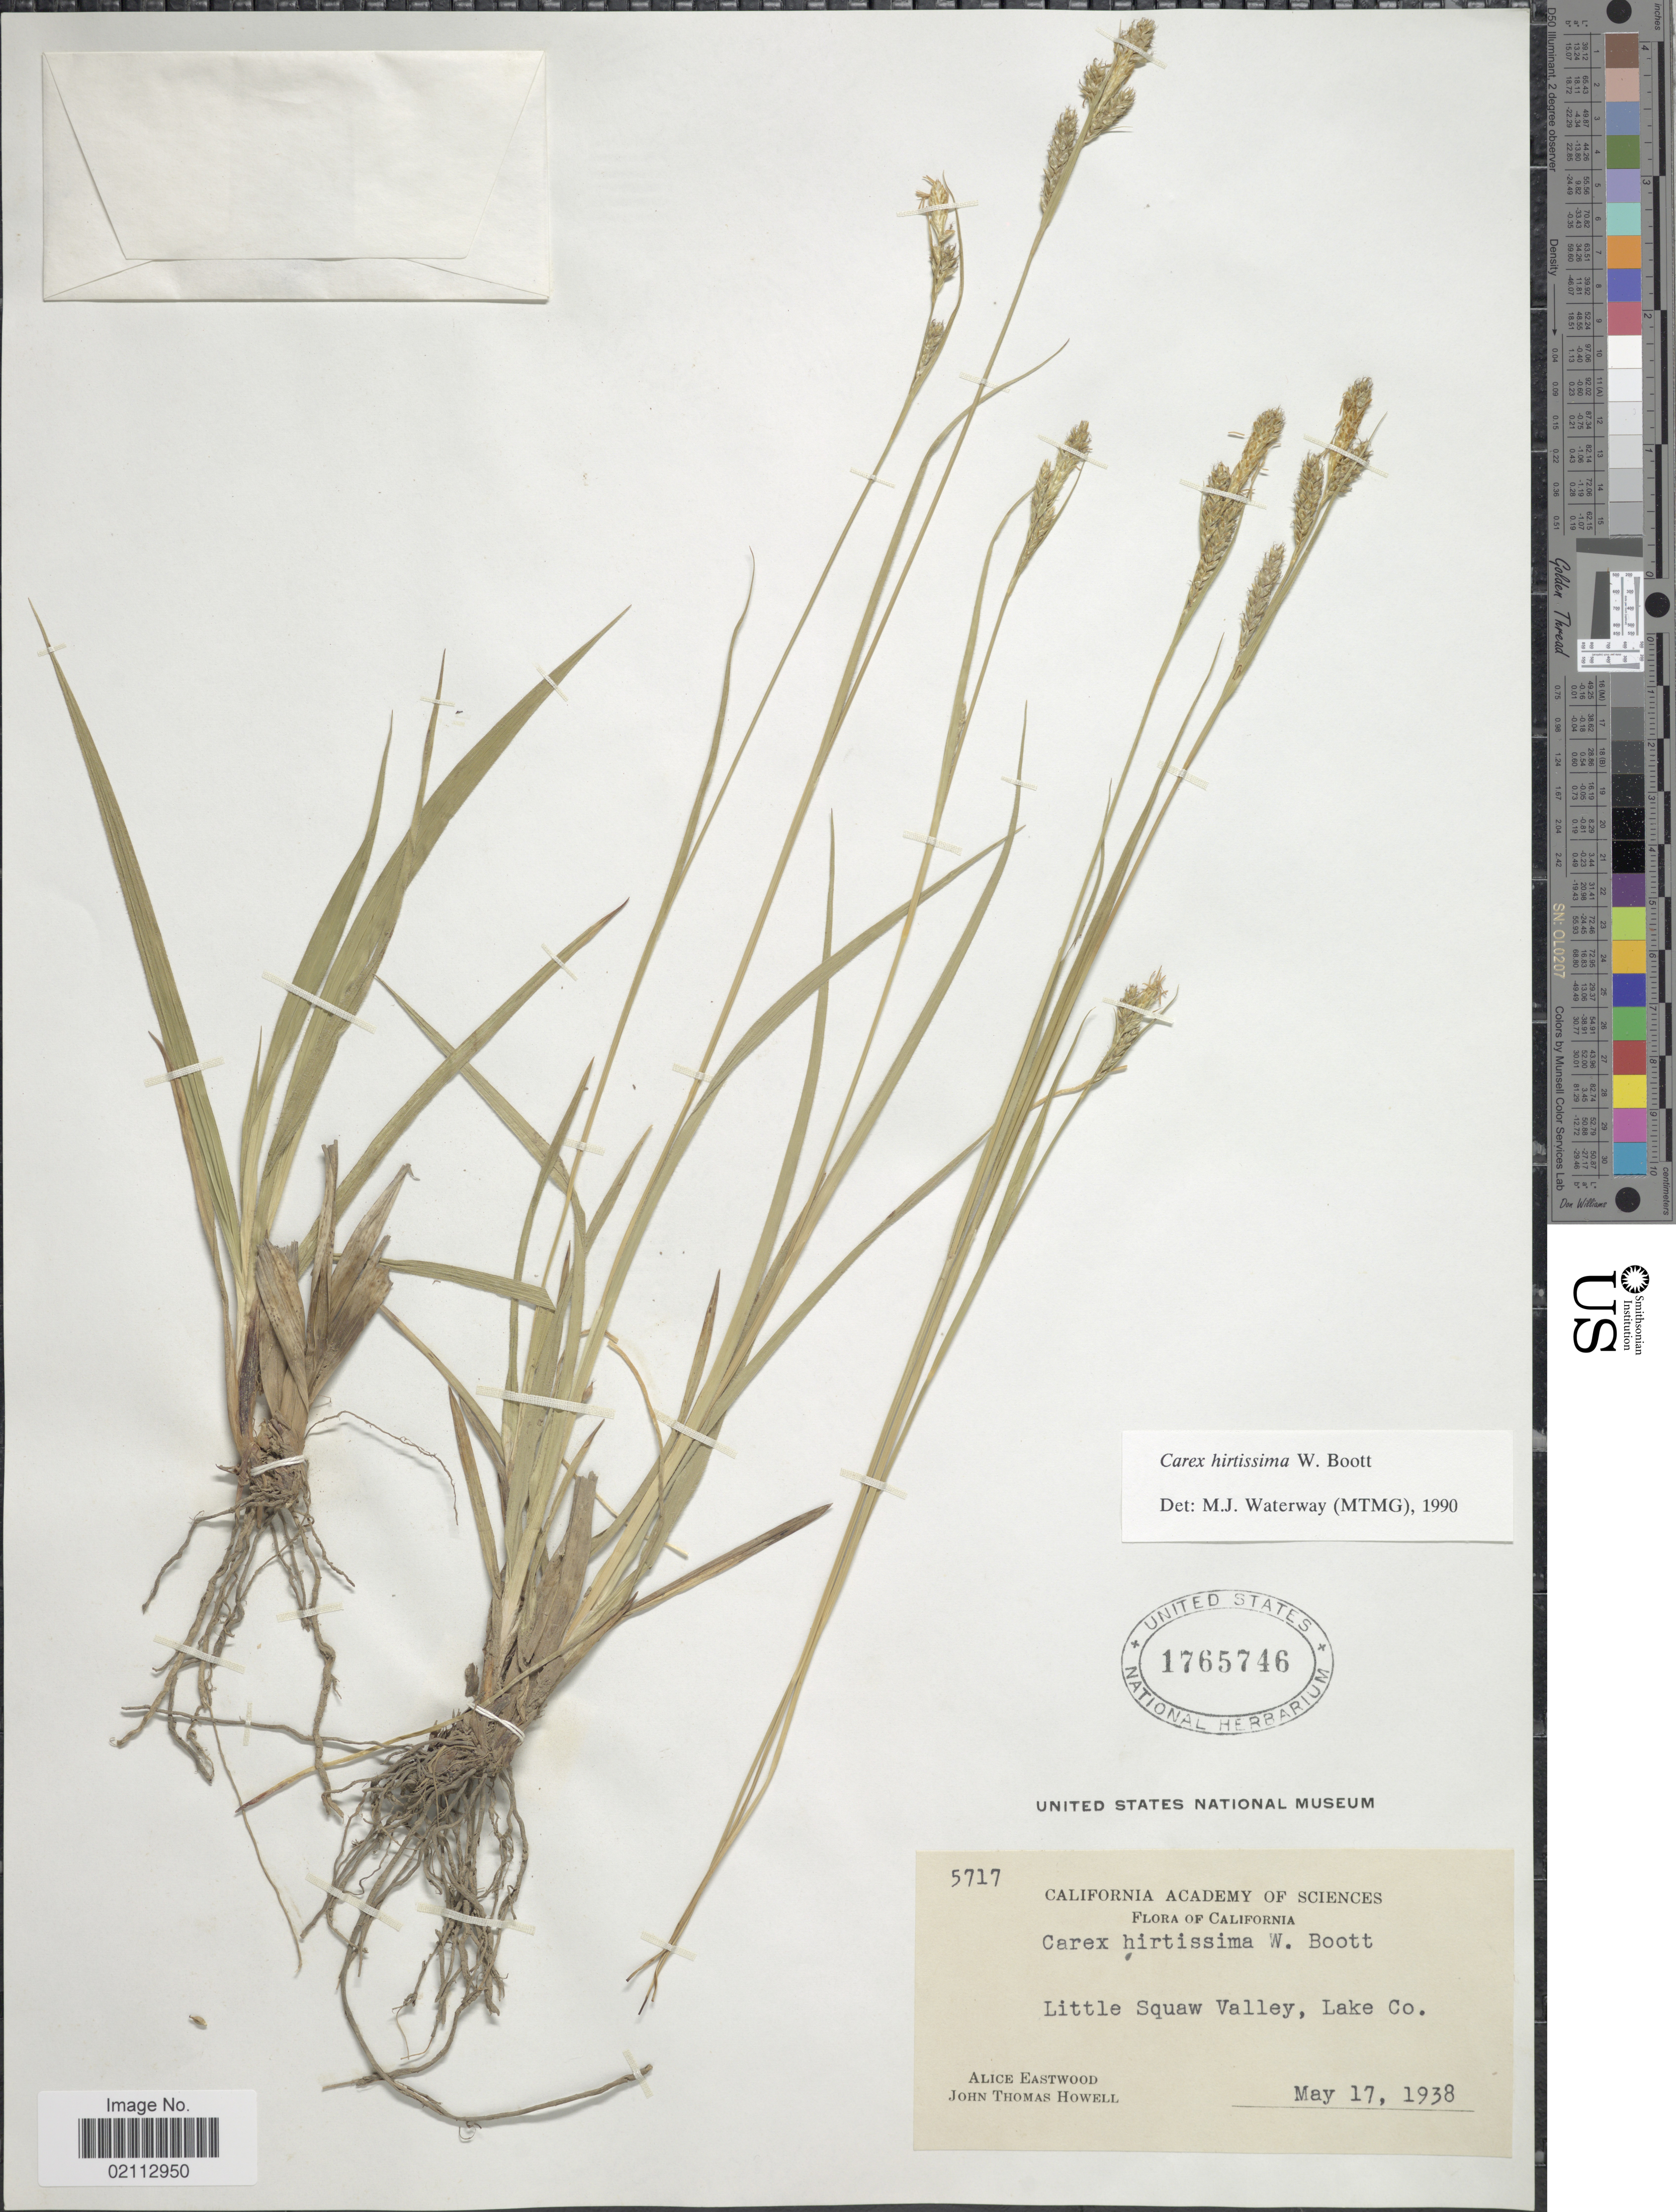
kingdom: Plantae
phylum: Tracheophyta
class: Liliopsida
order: Poales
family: Cyperaceae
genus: Carex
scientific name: Carex hirtissima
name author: W. Boott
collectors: A. Eastwood & J. T. Howell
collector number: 5717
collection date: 1938-05-17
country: United States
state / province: California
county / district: Lake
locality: Little Squaw Valley, Lake Co.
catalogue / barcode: US 1765746